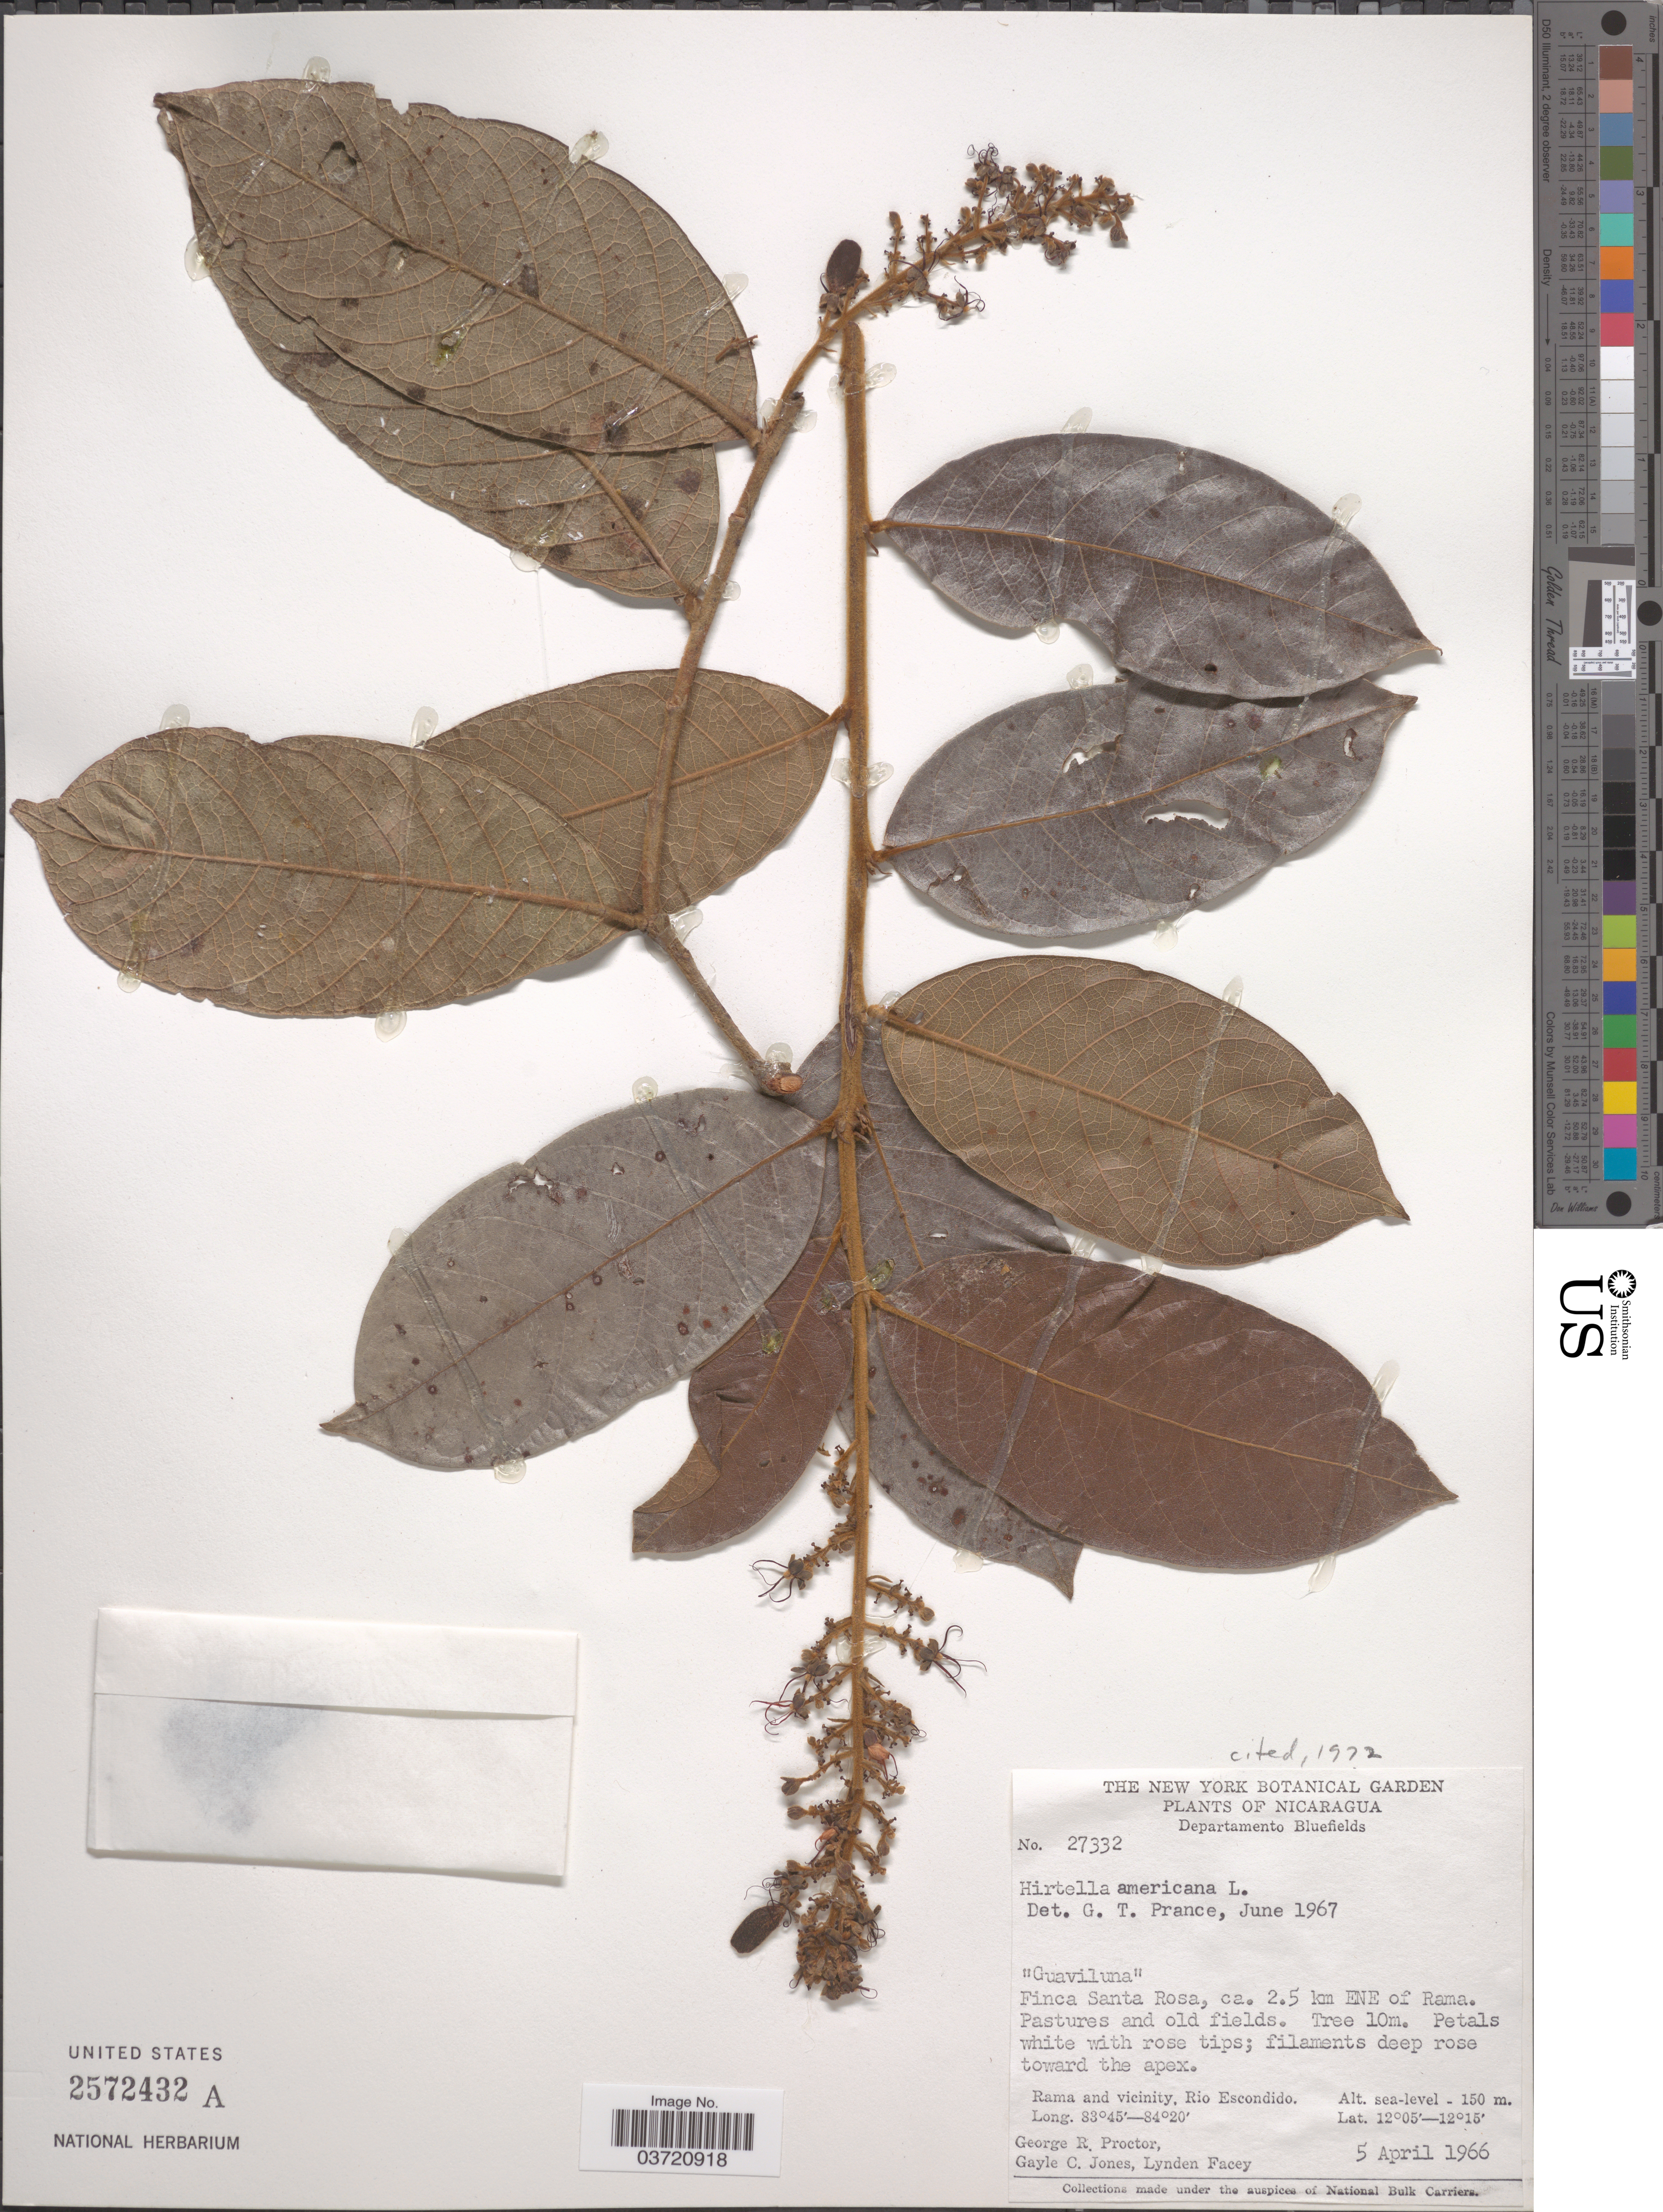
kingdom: Plantae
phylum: Tracheophyta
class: Magnoliopsida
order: Malpighiales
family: Chrysobalanaceae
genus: Hirtella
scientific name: Hirtella americana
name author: L.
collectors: G. R. Proctor, G. C. Jones & L. Facey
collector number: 27332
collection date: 1966-04-05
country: Nicaragua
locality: Departamento Bluefields. Finca Santa Rosa, ca. 2.5 km ENE of Rama. Rama and vicinity, Rio Escondido.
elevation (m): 150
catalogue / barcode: US 2572432A